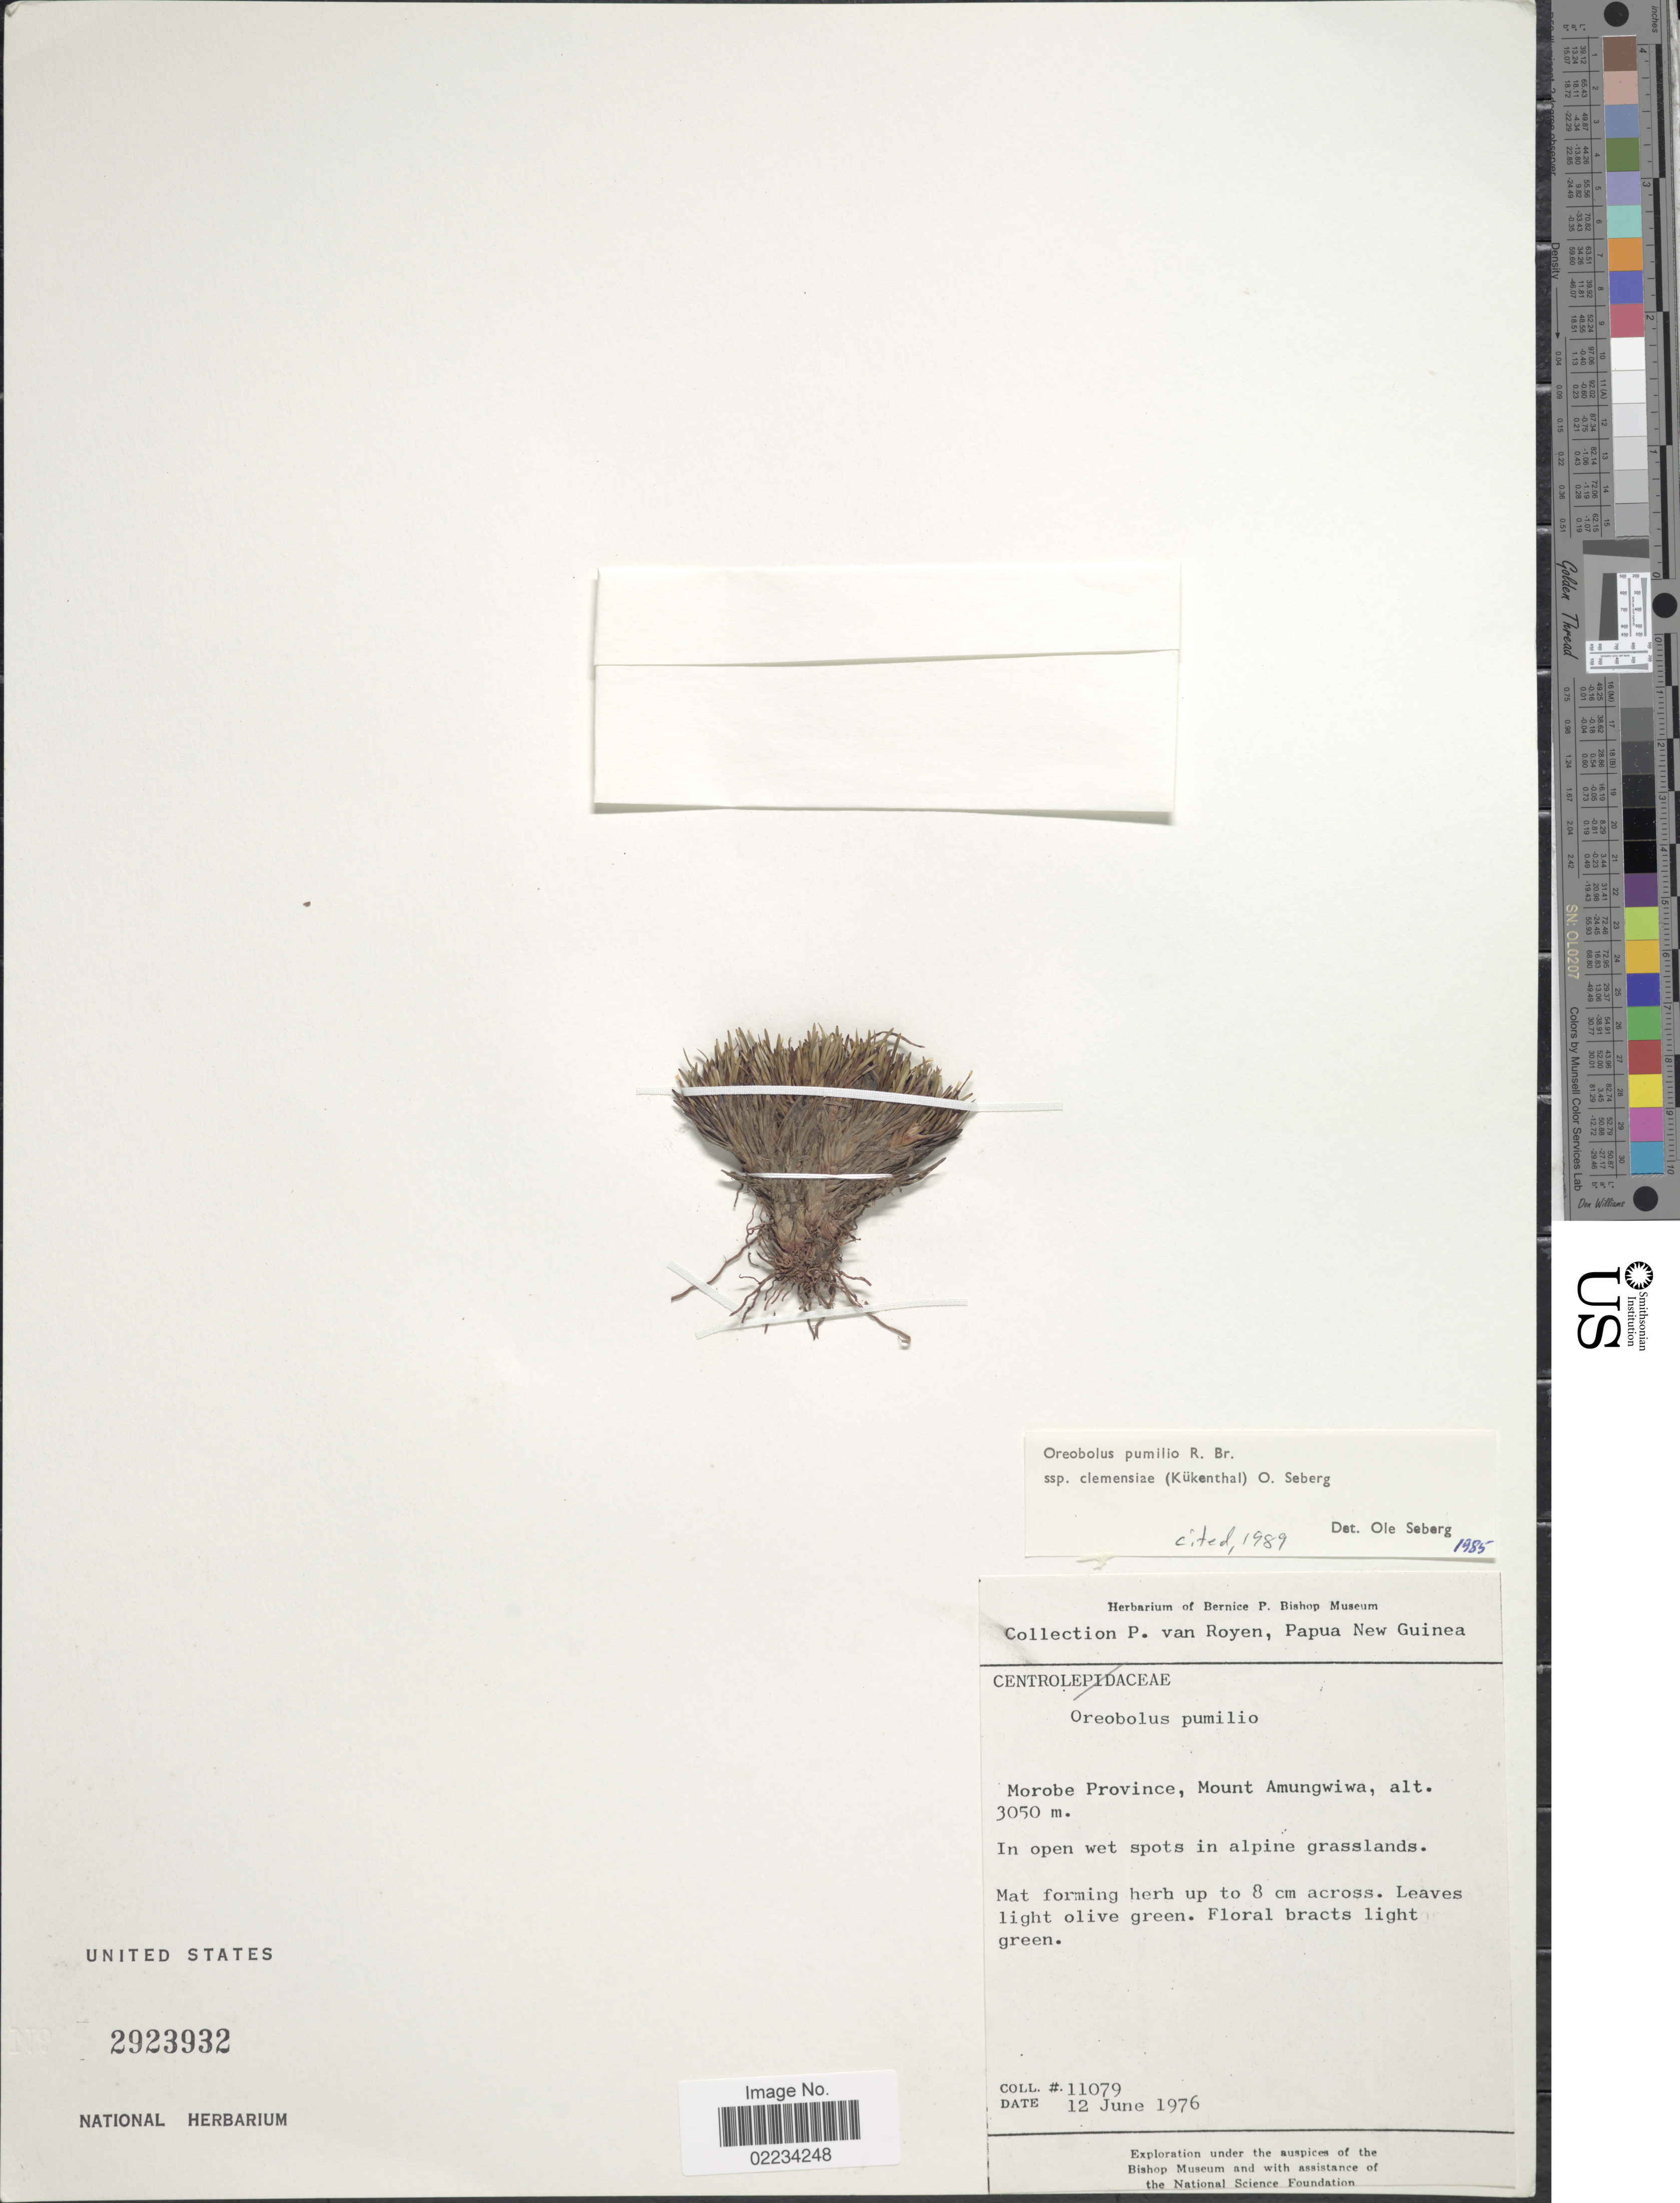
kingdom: Plantae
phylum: Tracheophyta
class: Liliopsida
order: Poales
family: Cyperaceae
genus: Oreobolus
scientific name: Oreobolus pumilio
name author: R. Br.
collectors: P. van Royen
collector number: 11079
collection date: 1976-06-12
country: Papua New Guinea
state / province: Morobe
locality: Mount Amungwiwa, In open wet spots in alpine grasslands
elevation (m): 3050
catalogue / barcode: US 2923932